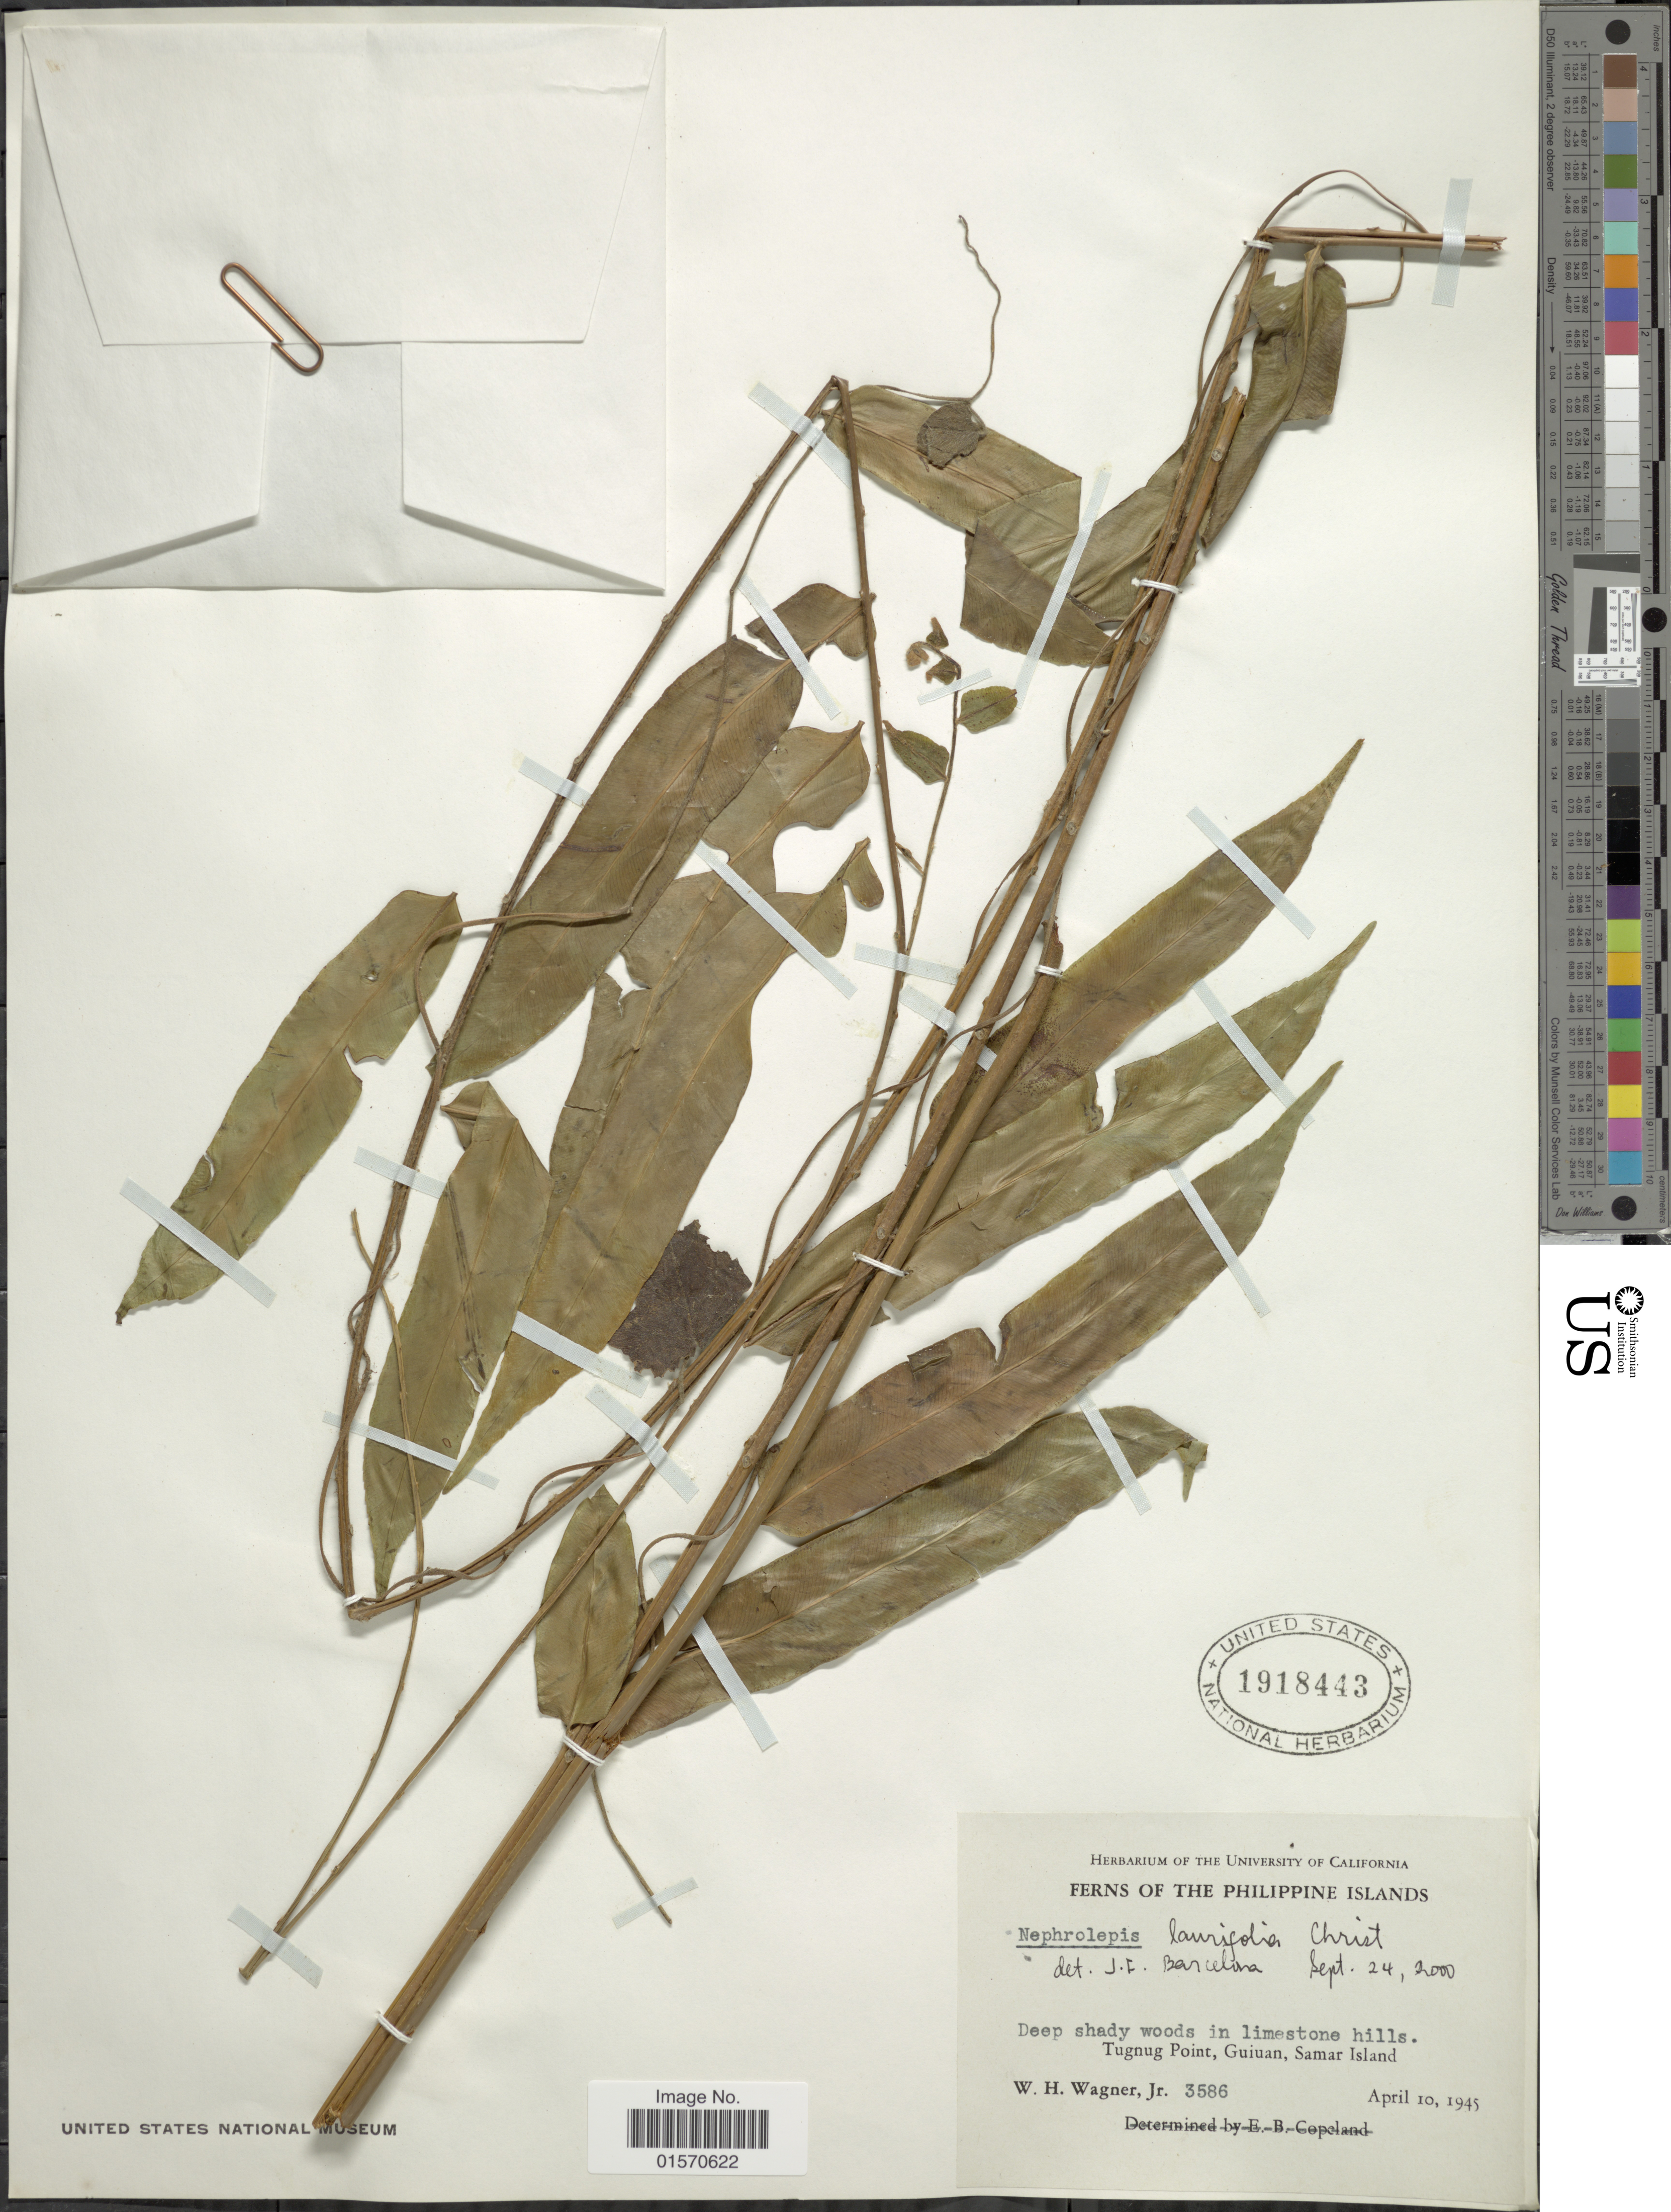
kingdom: Plantae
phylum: Tracheophyta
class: Polypodiopsida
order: Polypodiales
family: Nephrolepidaceae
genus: Nephrolepis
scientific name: Nephrolepis laurifolia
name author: Christ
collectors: W. H. Wagner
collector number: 3586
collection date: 1945-04-10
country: Philippines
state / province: Eastern Visayas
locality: Philippine Islands, Tugnug Point, Guiuan, Samar Island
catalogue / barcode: US 1918443